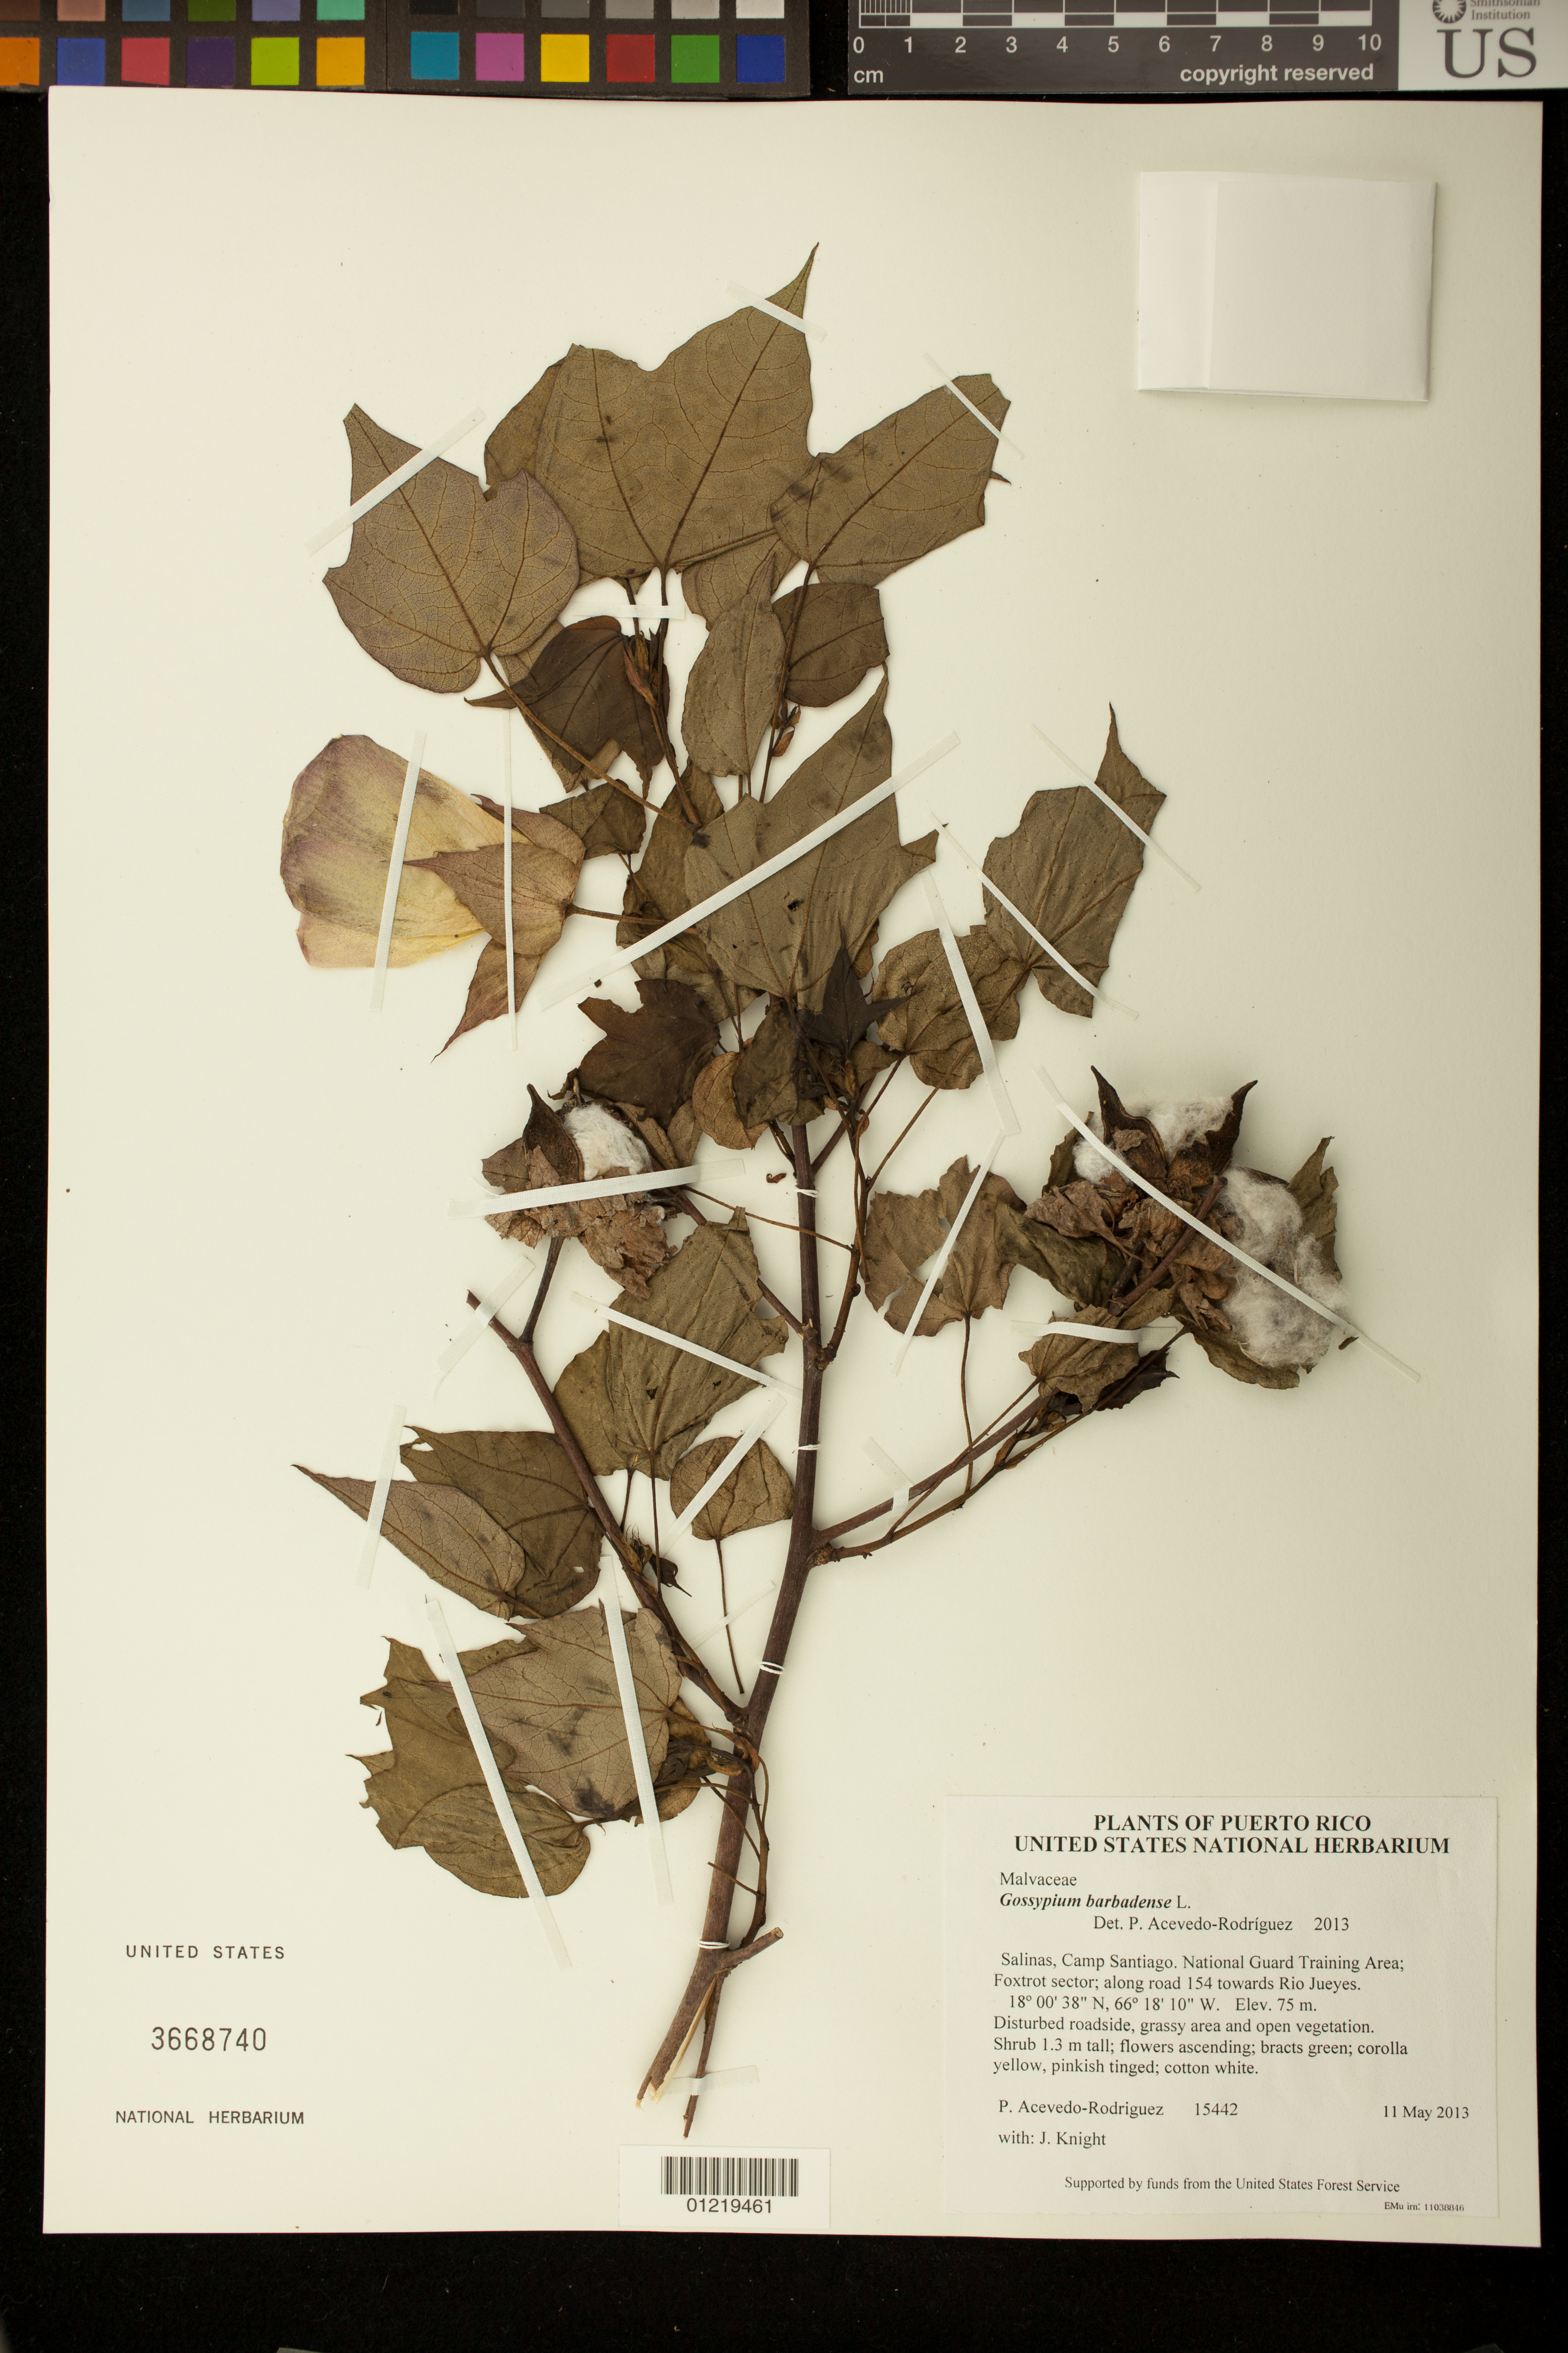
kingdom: Plantae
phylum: Tracheophyta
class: Magnoliopsida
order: Malvales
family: Malvaceae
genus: Gossypium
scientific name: Gossypium barbadense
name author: L.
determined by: Acevedo-Rodríguez, P., (BOT), Smithsonian Institution - National Museum of Natural History (UNITED STATES)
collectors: P. Acevedo-Rodr. & J. Knight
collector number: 15442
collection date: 2013-05-11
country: Puerto Rico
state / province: Salinas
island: Puerto Rico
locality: Camp Santiago. National Guard Training Area; Foxtrot sector; along road 154 towards Rio Jueyes.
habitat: Disturbed roadside, grassy area and open vegetation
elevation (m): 75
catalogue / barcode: US 3668740